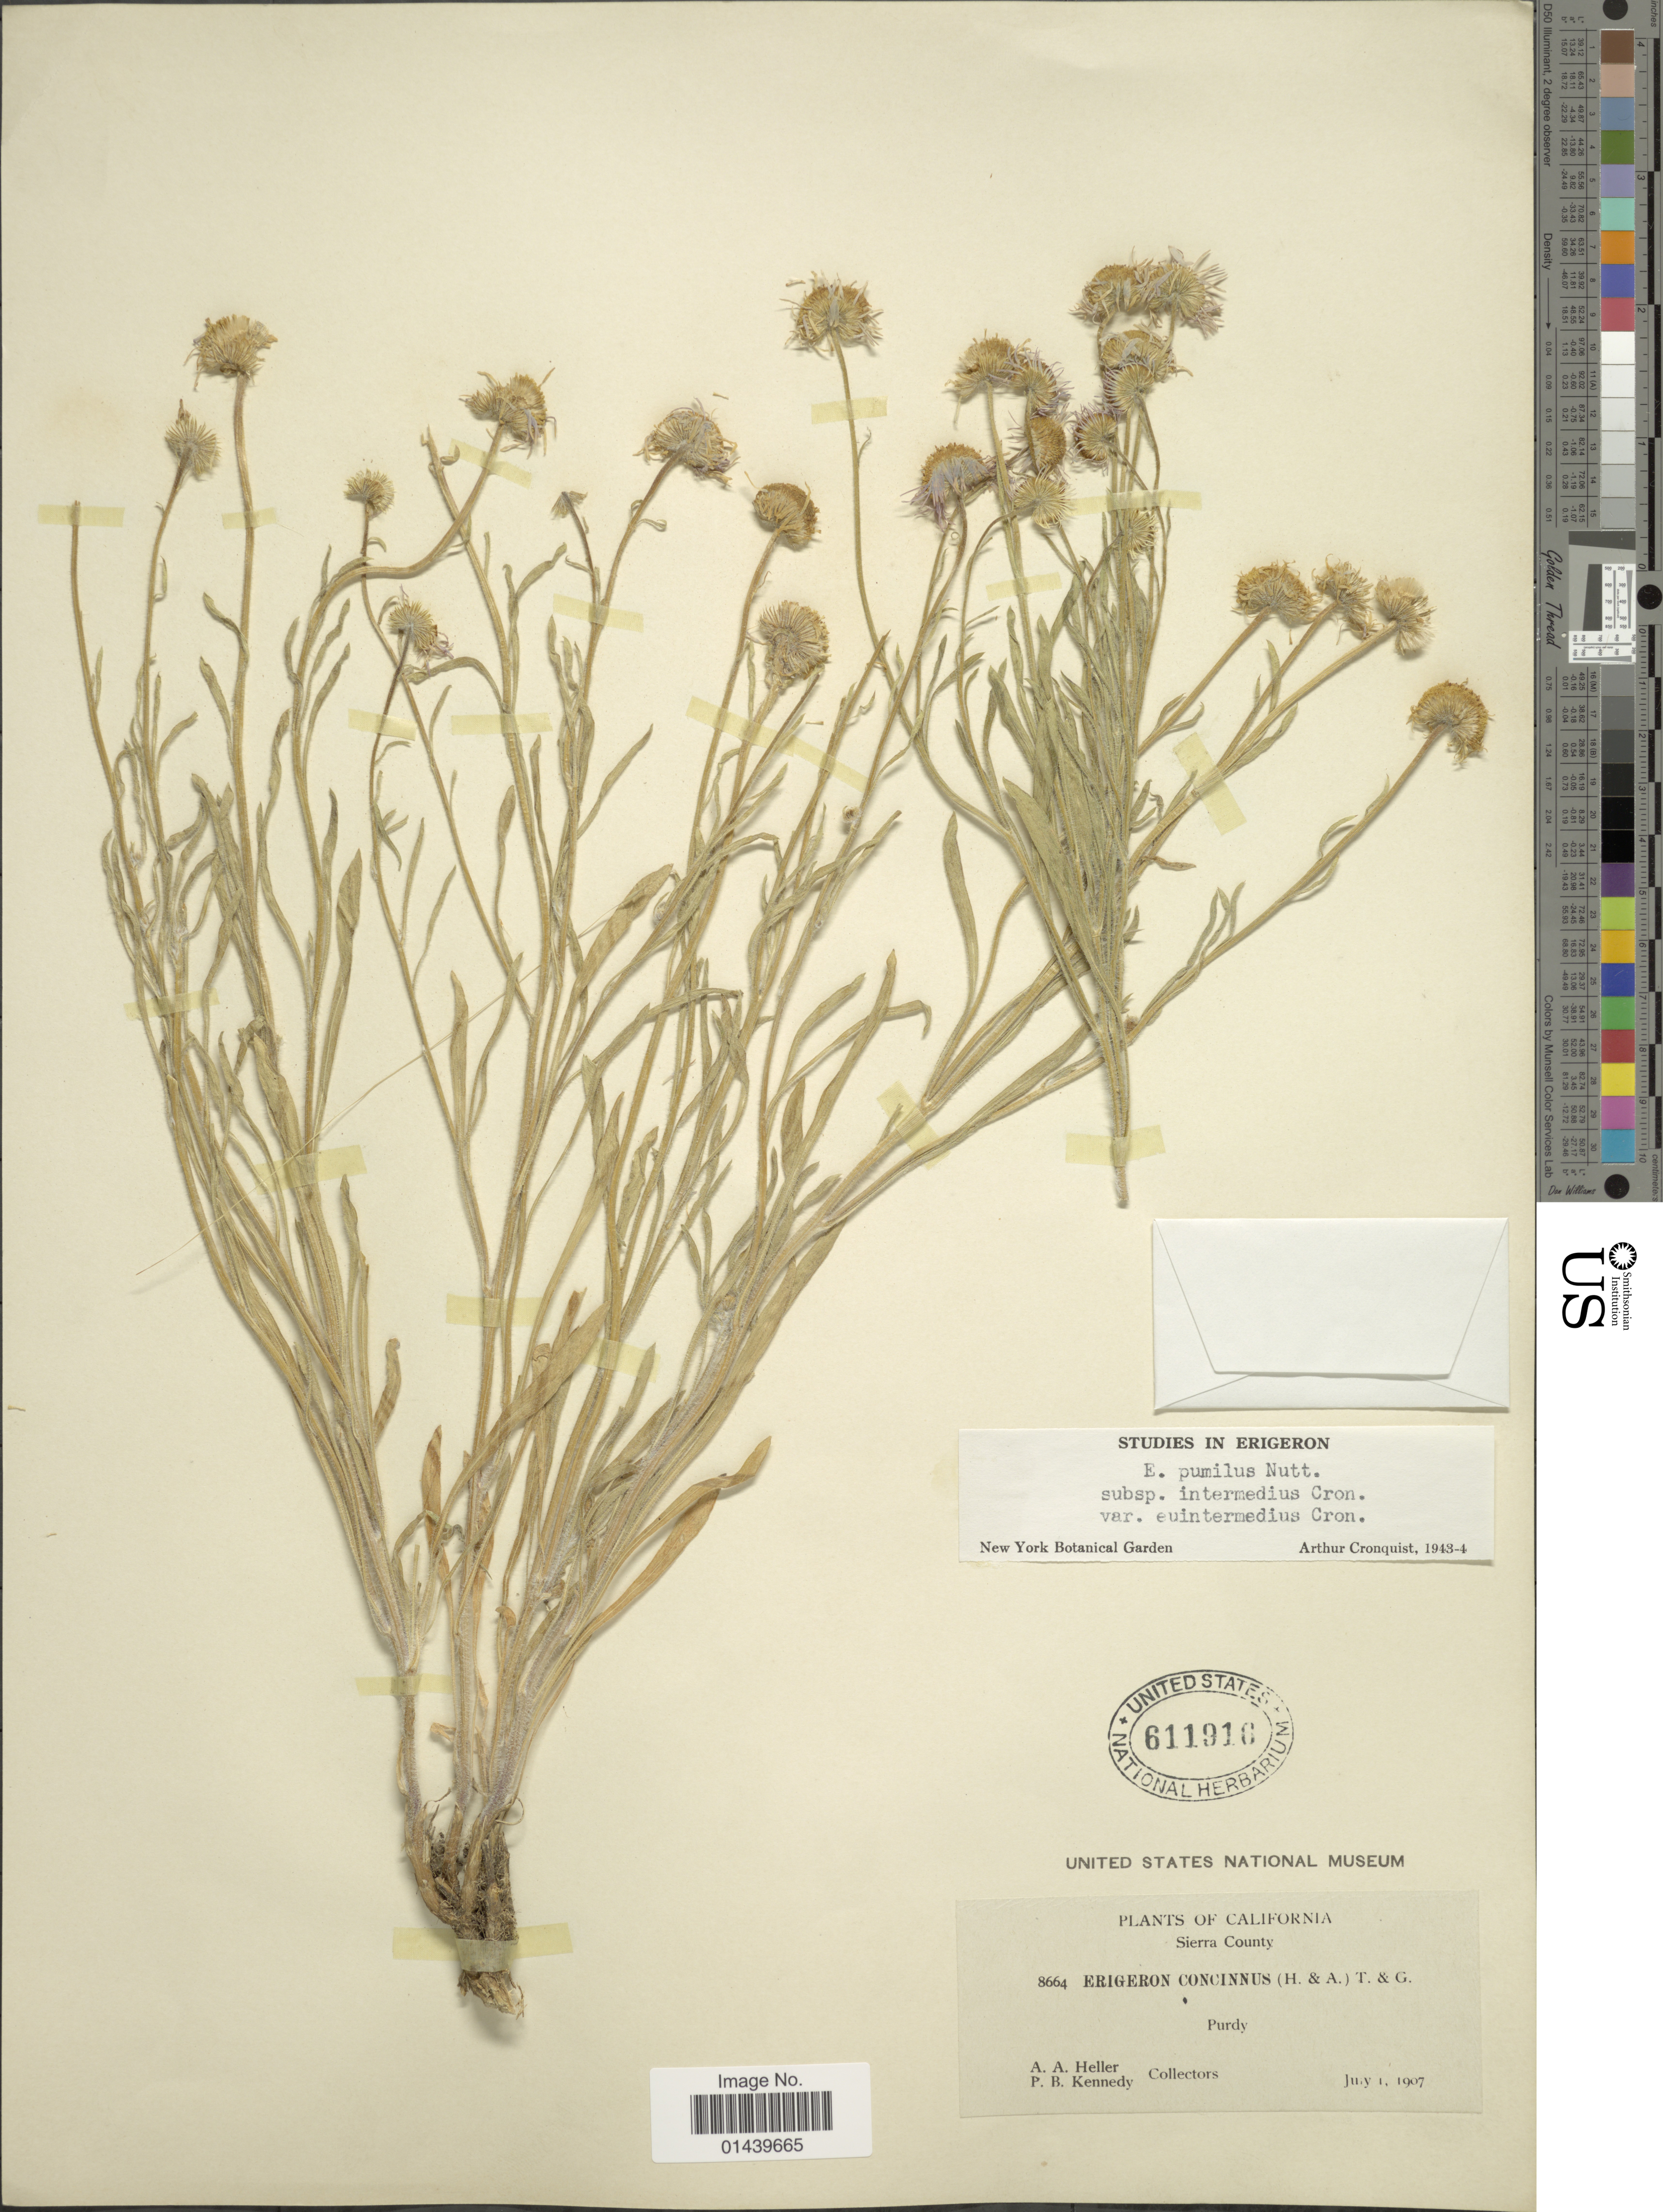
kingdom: Plantae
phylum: Tracheophyta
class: Magnoliopsida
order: Asterales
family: Asteraceae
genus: Erigeron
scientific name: Erigeron pumilus subsp. intermedius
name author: Cronq.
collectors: A. A. Heller & P. B. Kennedy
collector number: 8664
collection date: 1907-06-01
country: United States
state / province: California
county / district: Sierra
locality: Sierra County. Purdy.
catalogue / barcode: US 611916